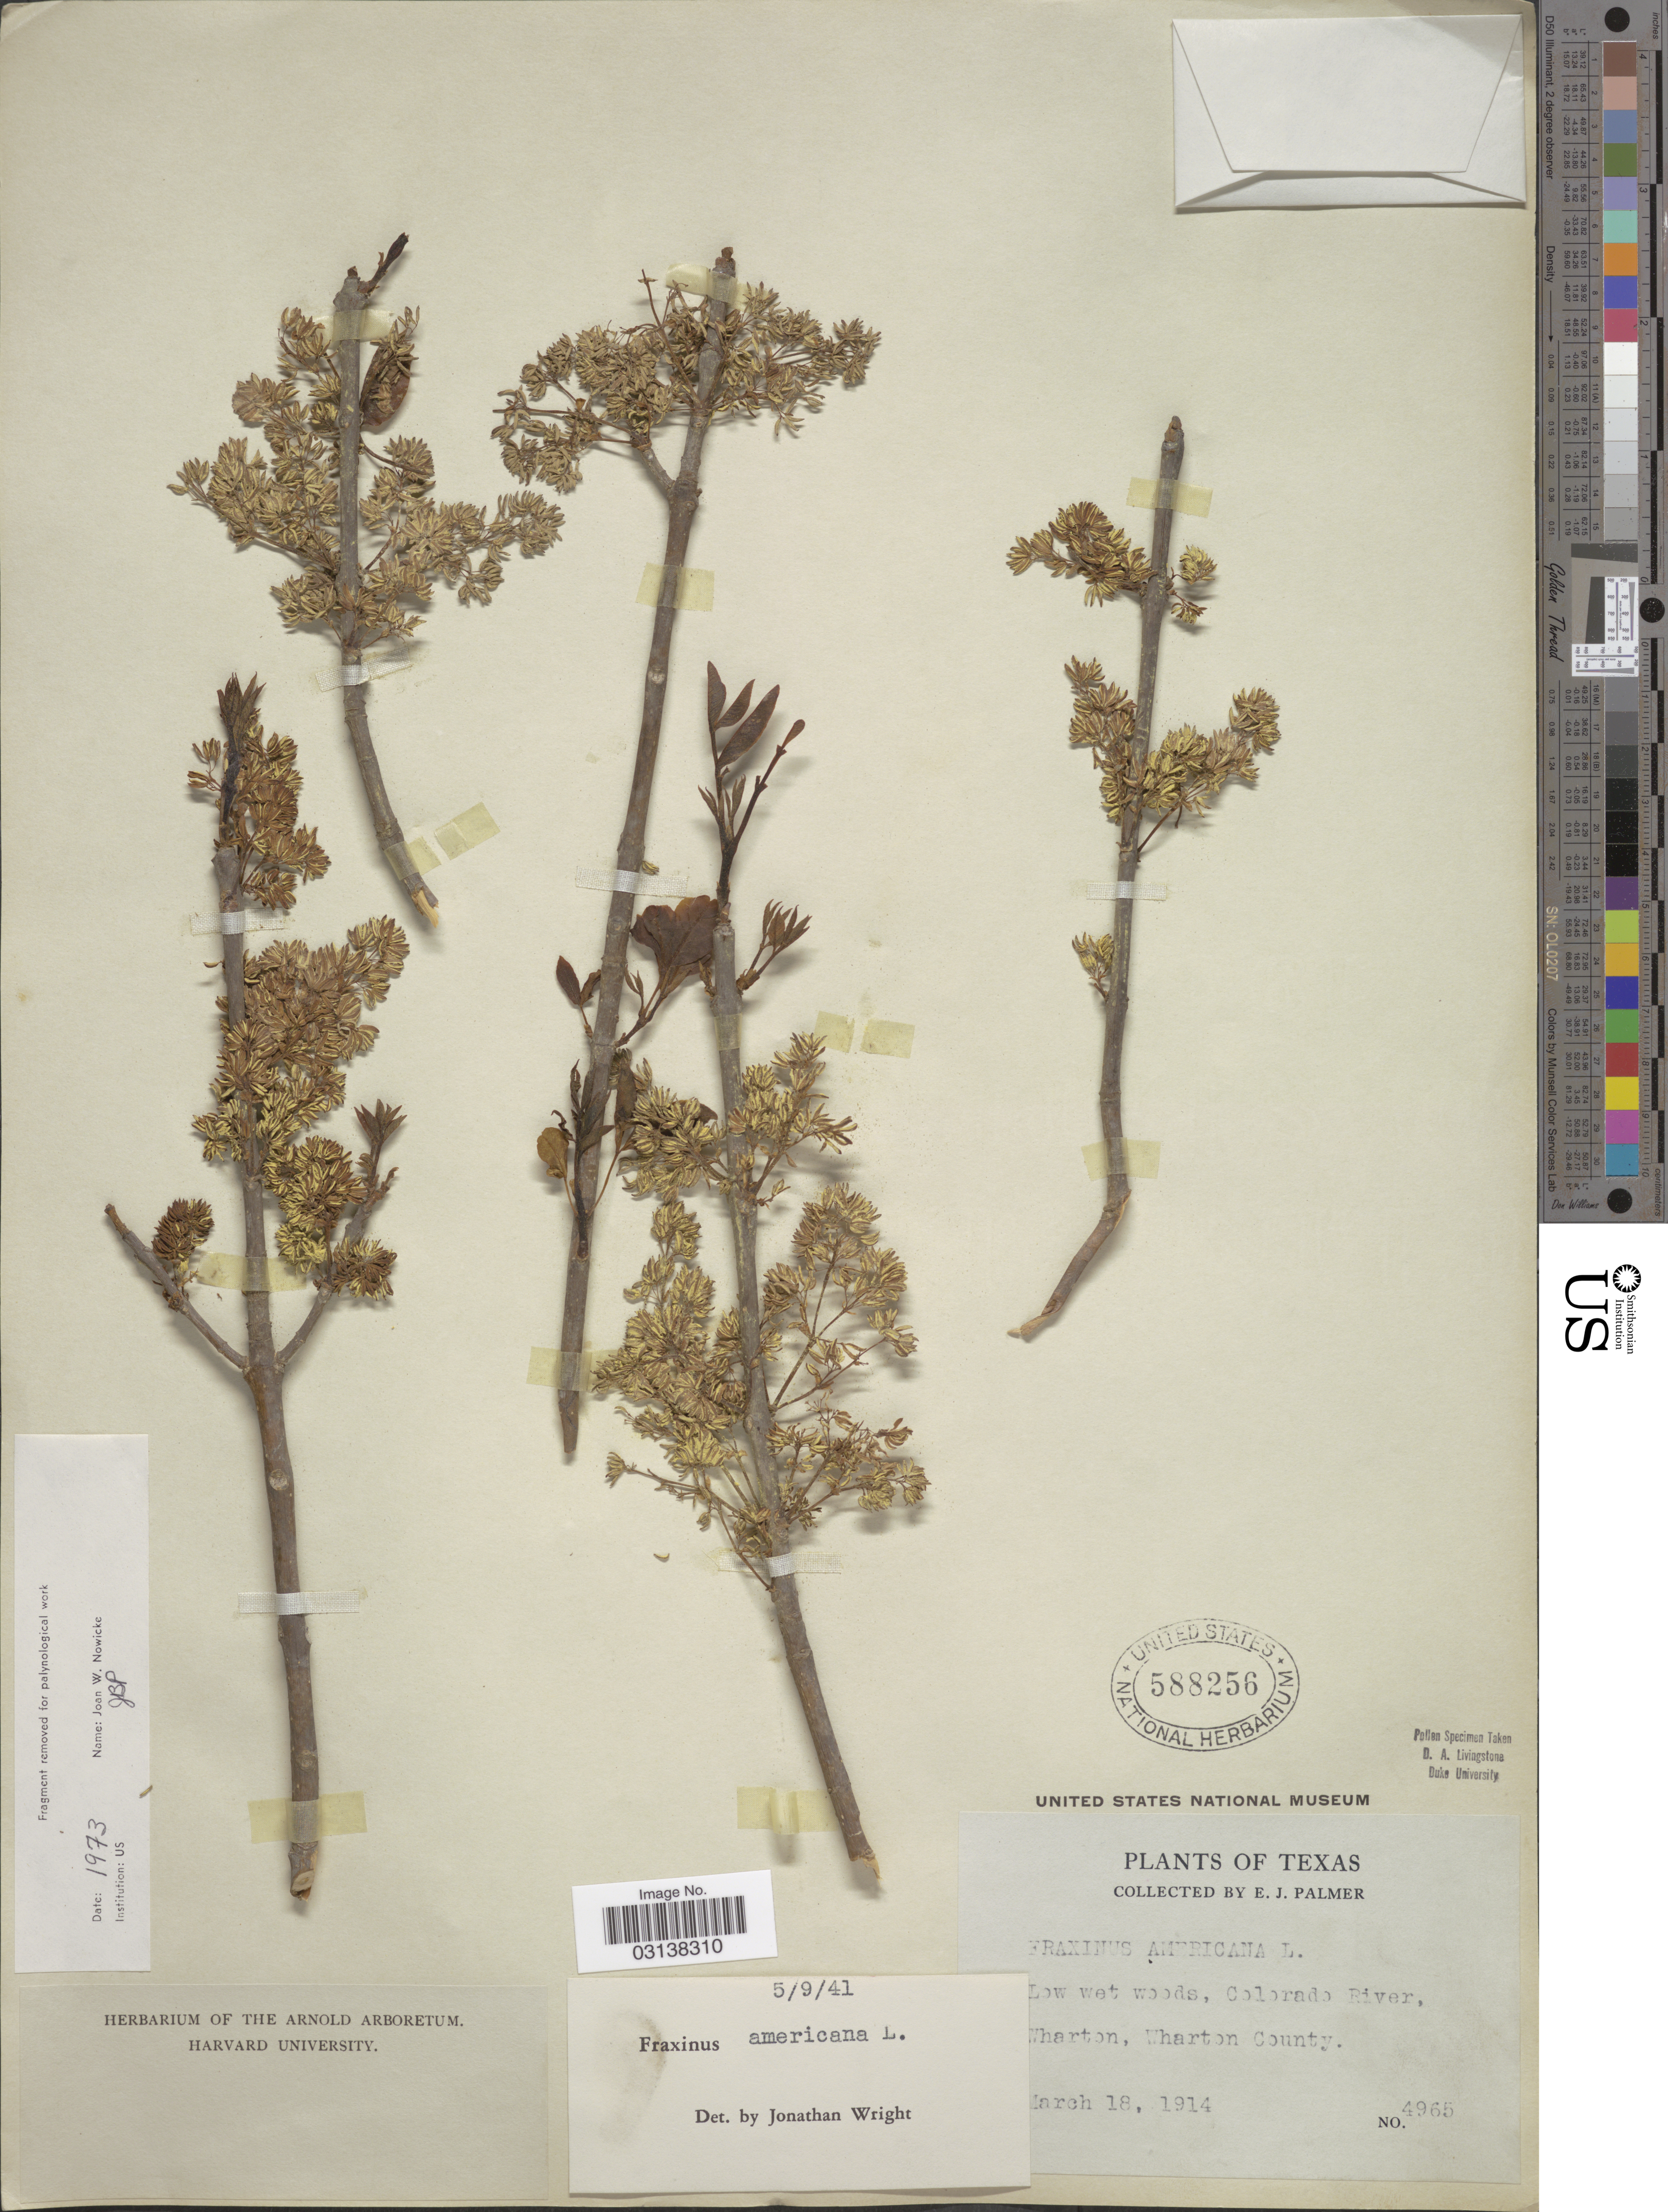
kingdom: Plantae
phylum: Tracheophyta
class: Magnoliopsida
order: Lamiales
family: Oleaceae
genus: Fraxinus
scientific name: Fraxinus americana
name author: L.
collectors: E. J. Palmer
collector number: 4965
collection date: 1914-03-18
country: United States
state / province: Texas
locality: Low wet woods, Colorado River, Wharton, Wharton County.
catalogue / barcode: US 588256